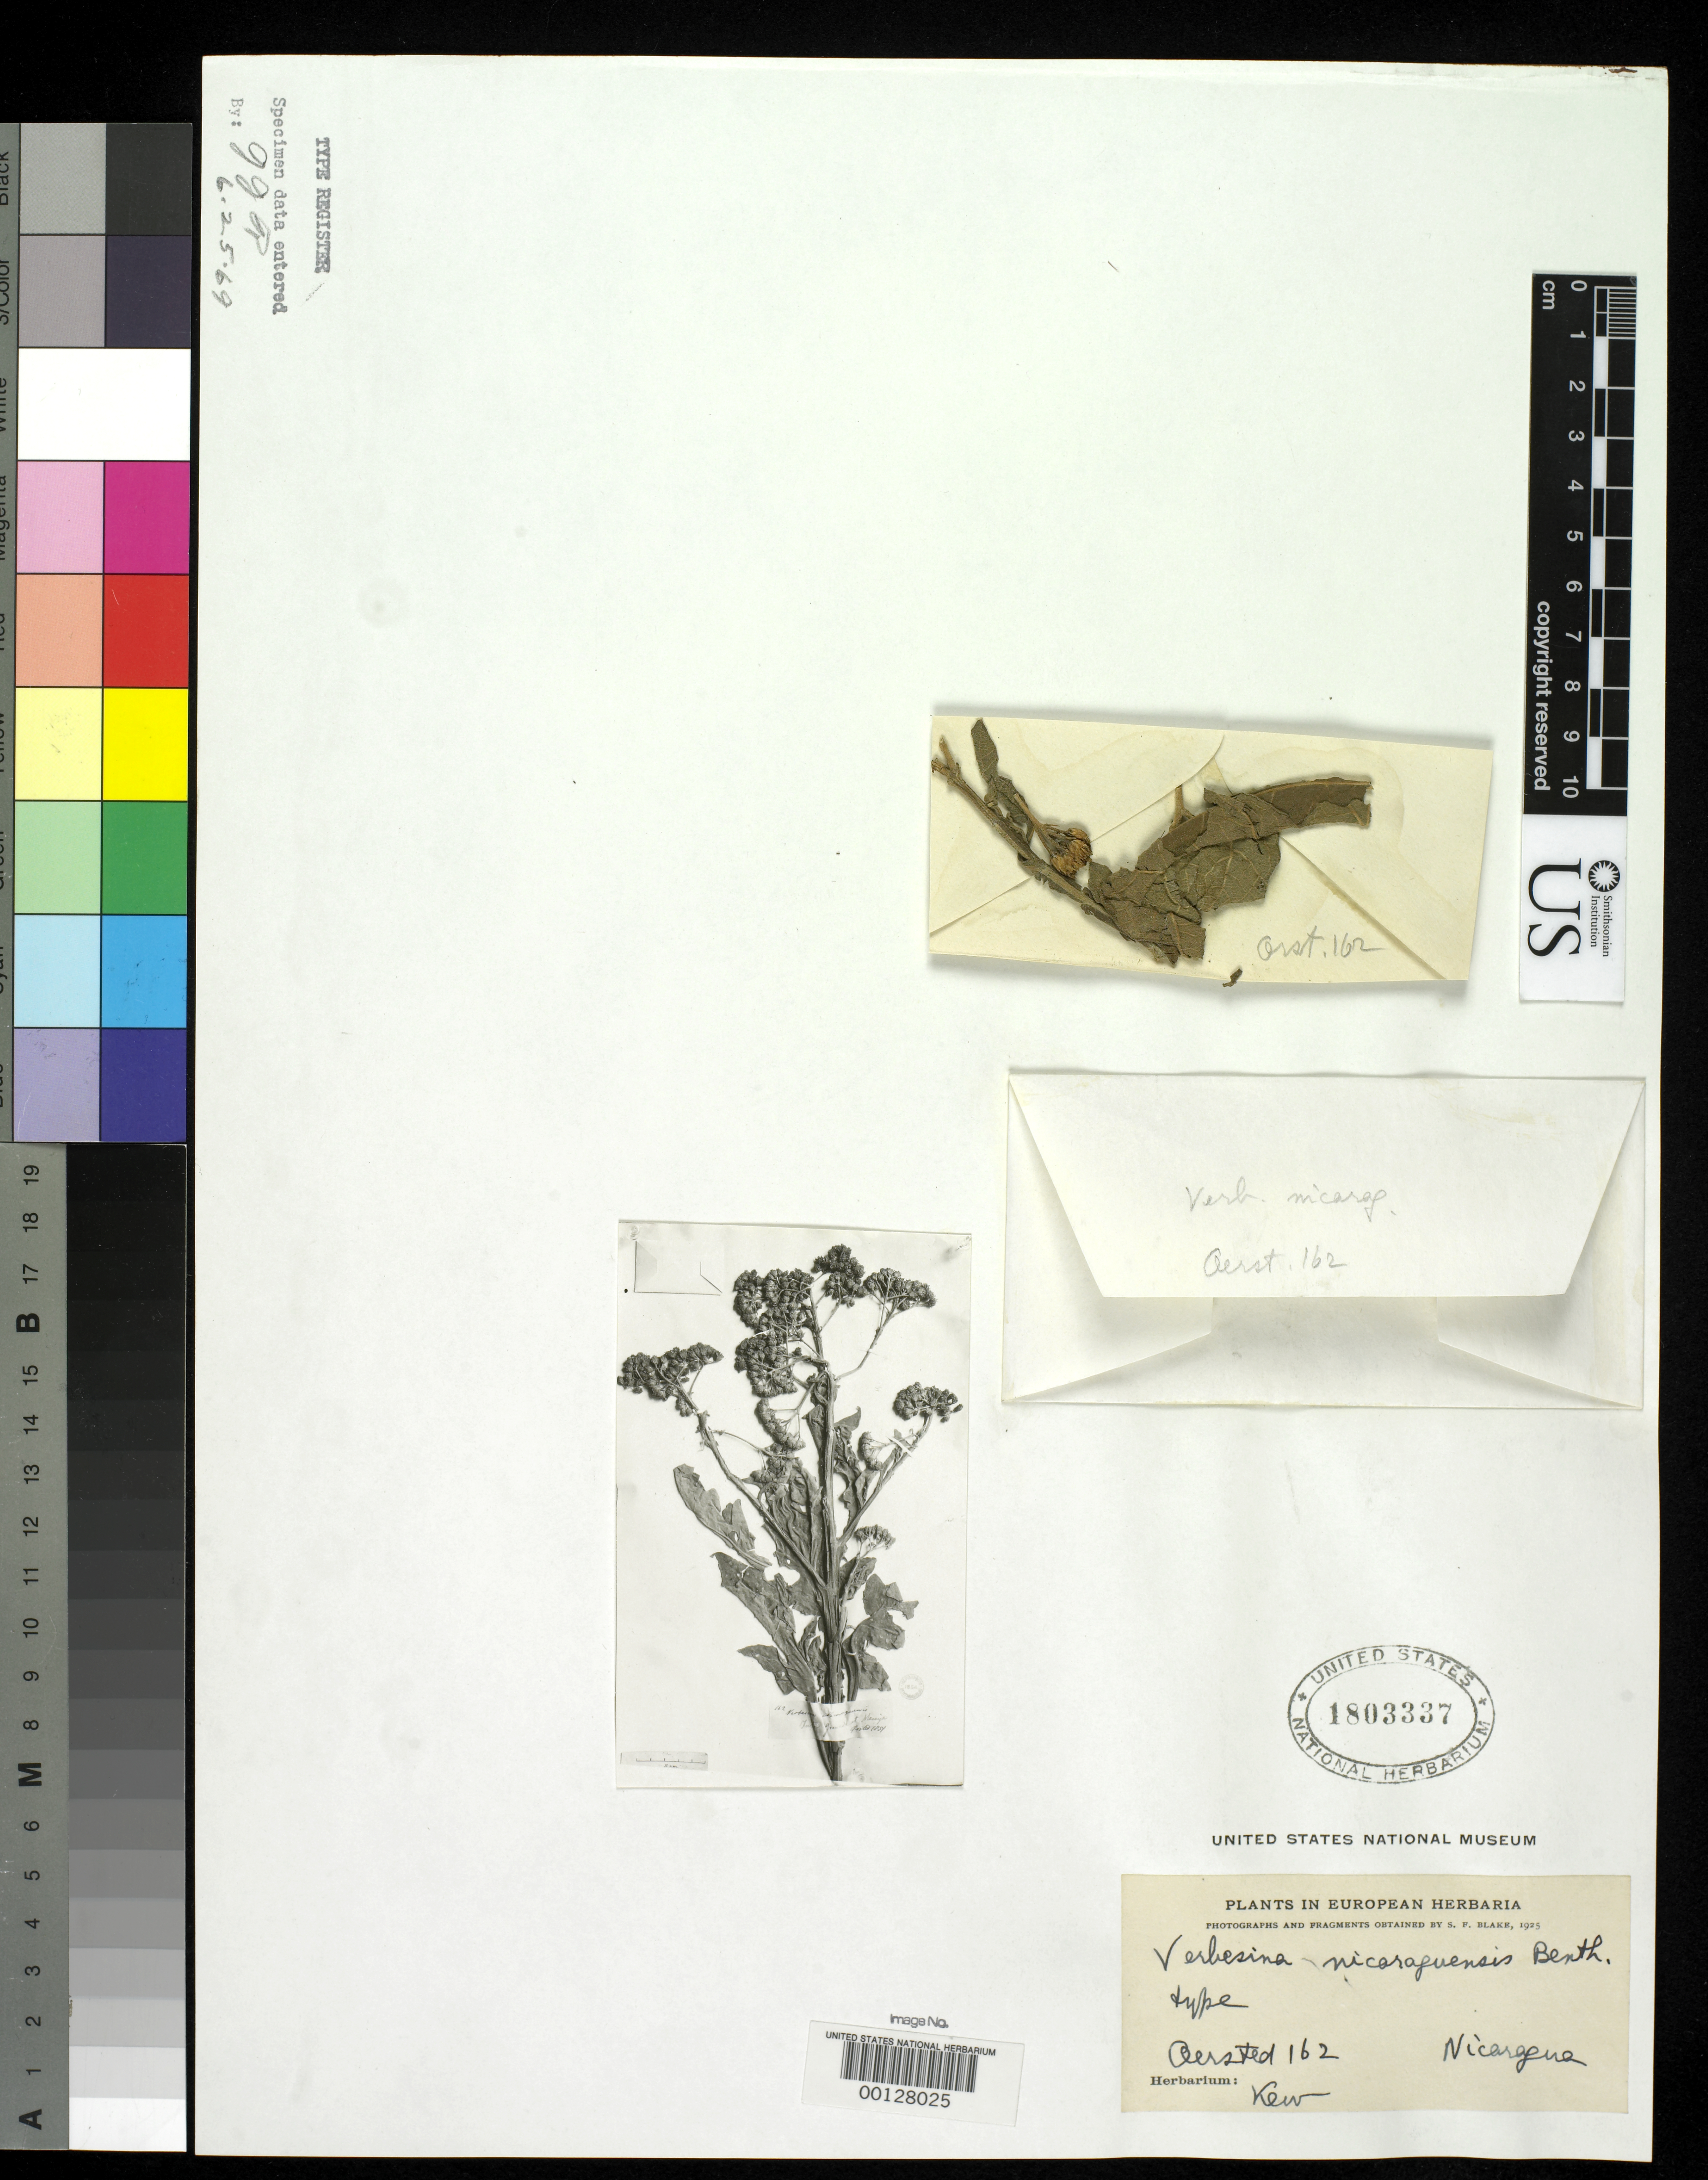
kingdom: Plantae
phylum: Tracheophyta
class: Magnoliopsida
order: Asterales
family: Asteraceae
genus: Verbesina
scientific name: Verbesina nicaraguensis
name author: Benth. in Oerst.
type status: Type Fragment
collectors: A. S. Oersted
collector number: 162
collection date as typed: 1851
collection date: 1851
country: Nicaragua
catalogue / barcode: US 1803337